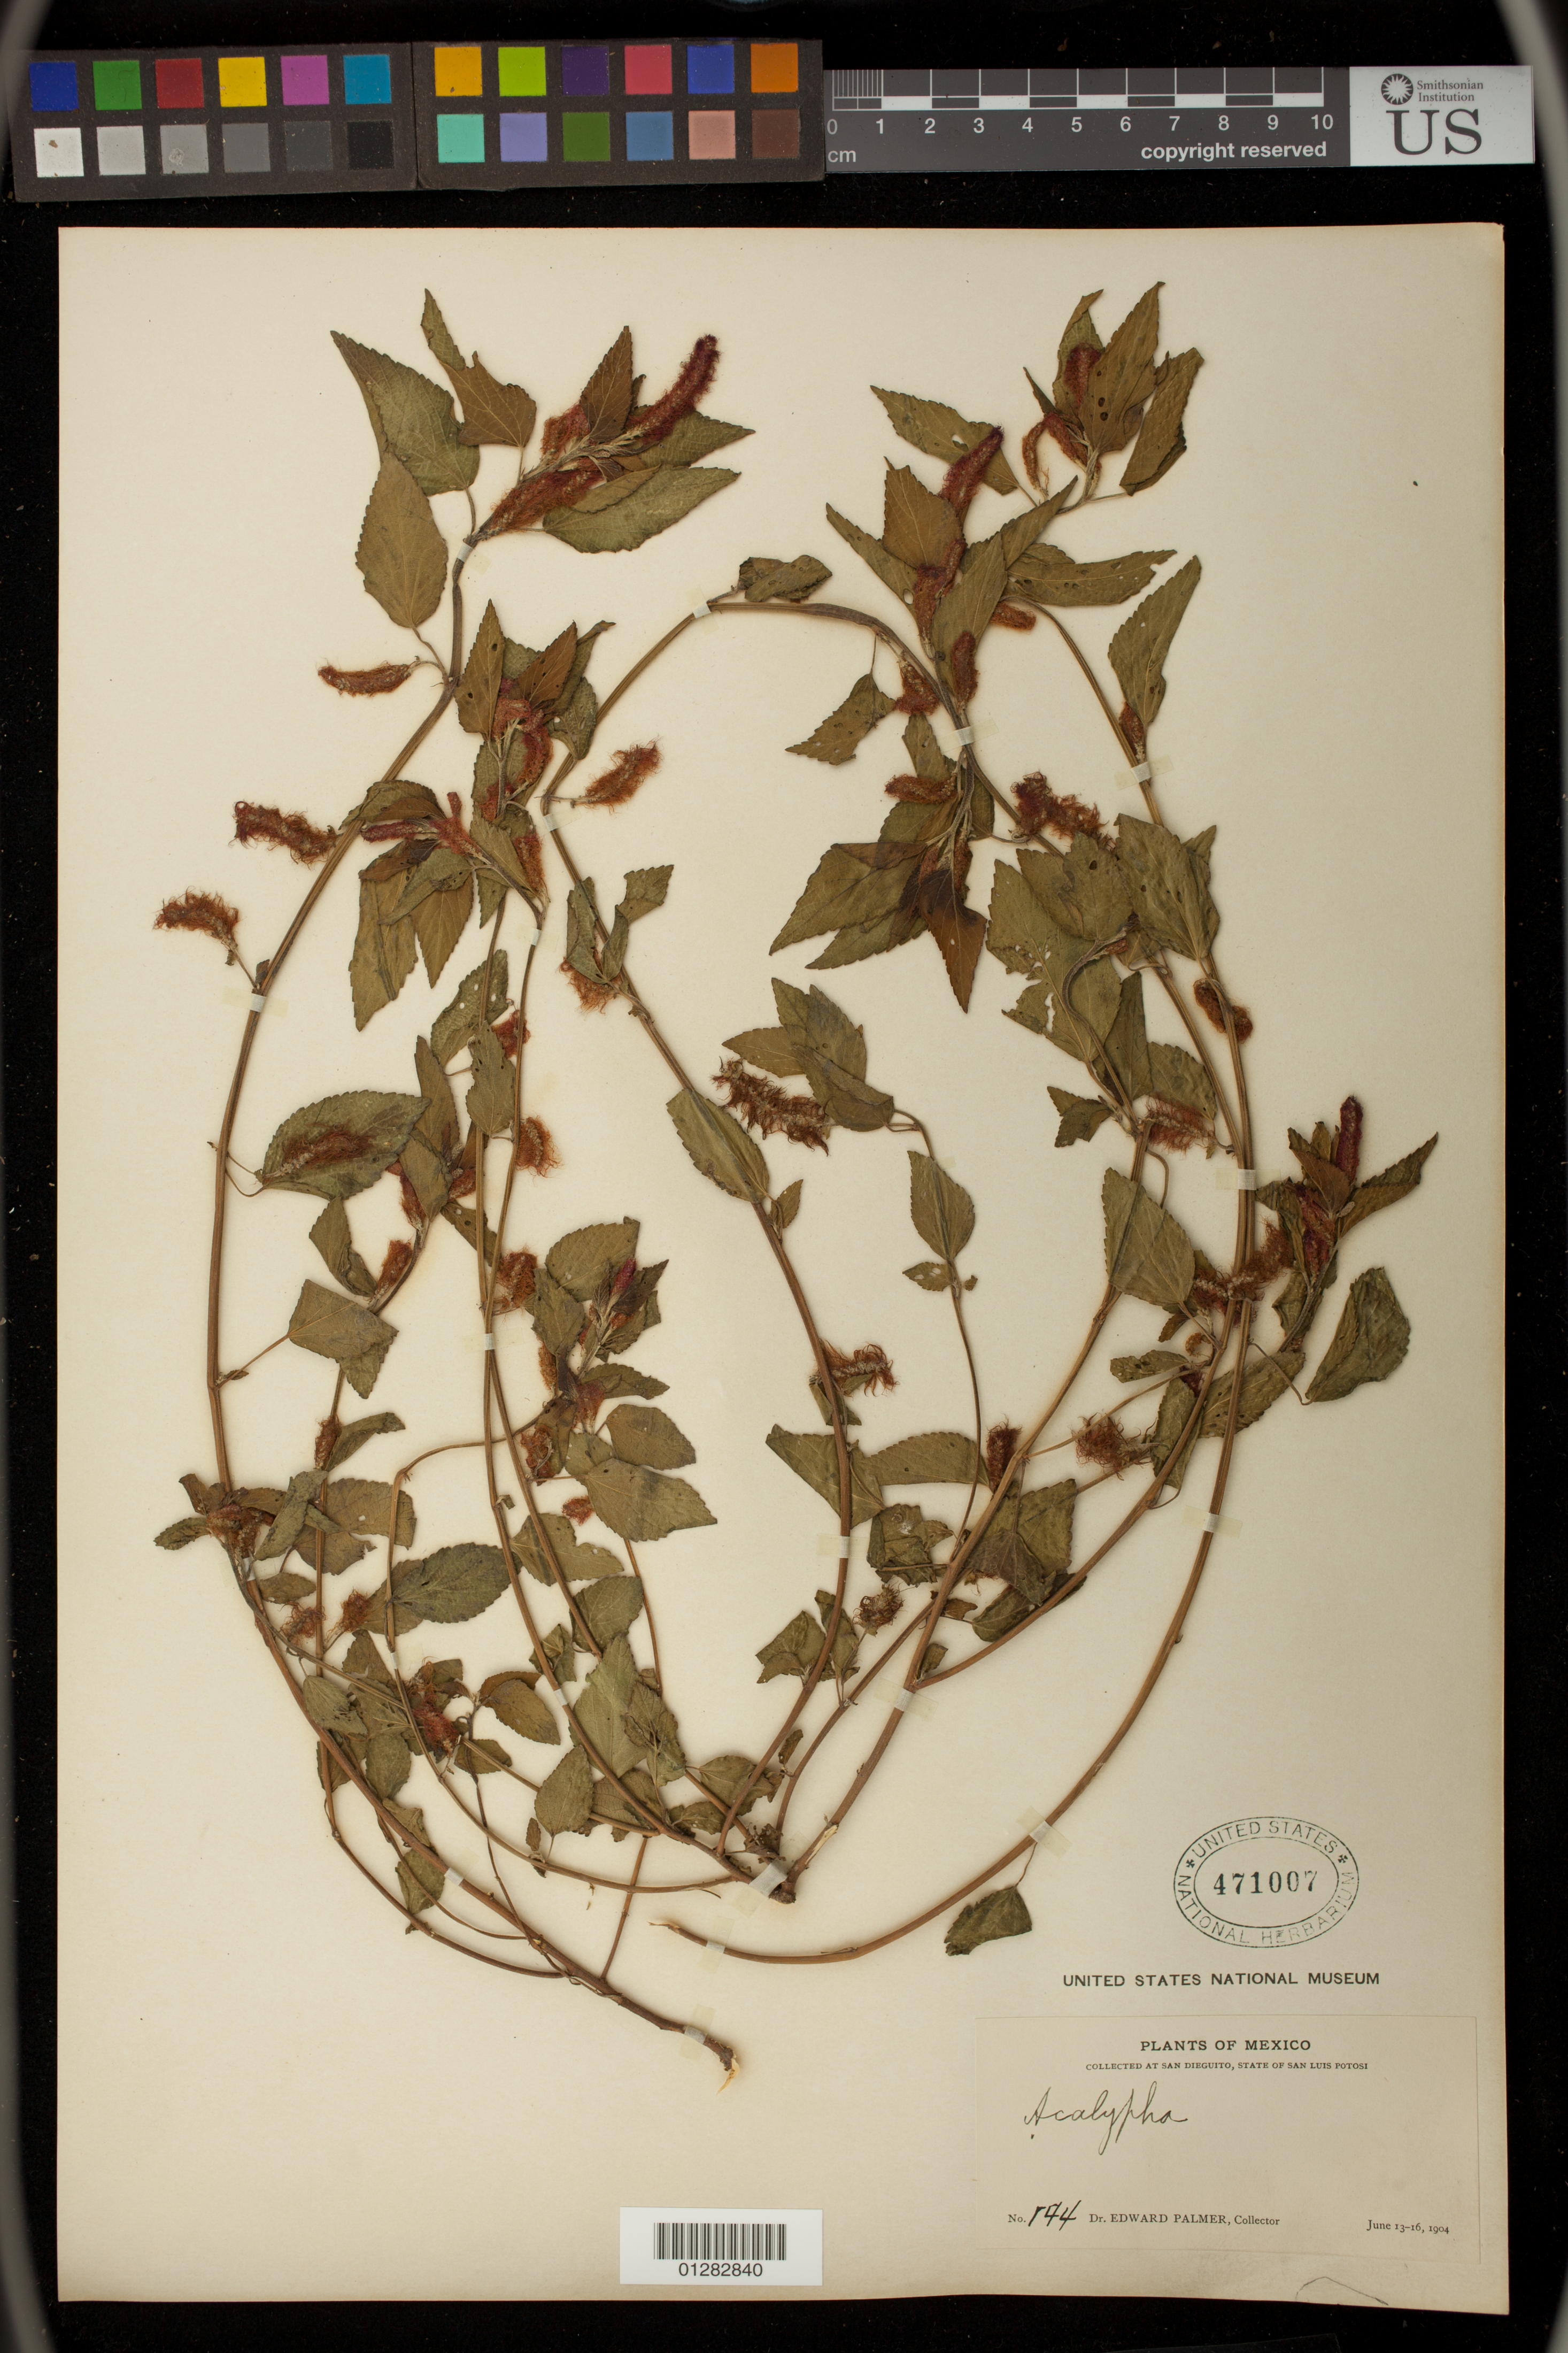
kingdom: Plantae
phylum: Tracheophyta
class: Magnoliopsida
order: Malpighiales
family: Euphorbiaceae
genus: Acalypha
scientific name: Acalypha sp.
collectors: E. Palmer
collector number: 144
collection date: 1904-06-13/1904-06-16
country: Mexico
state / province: San Luis Potosi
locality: San Dietguito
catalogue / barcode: US 471007